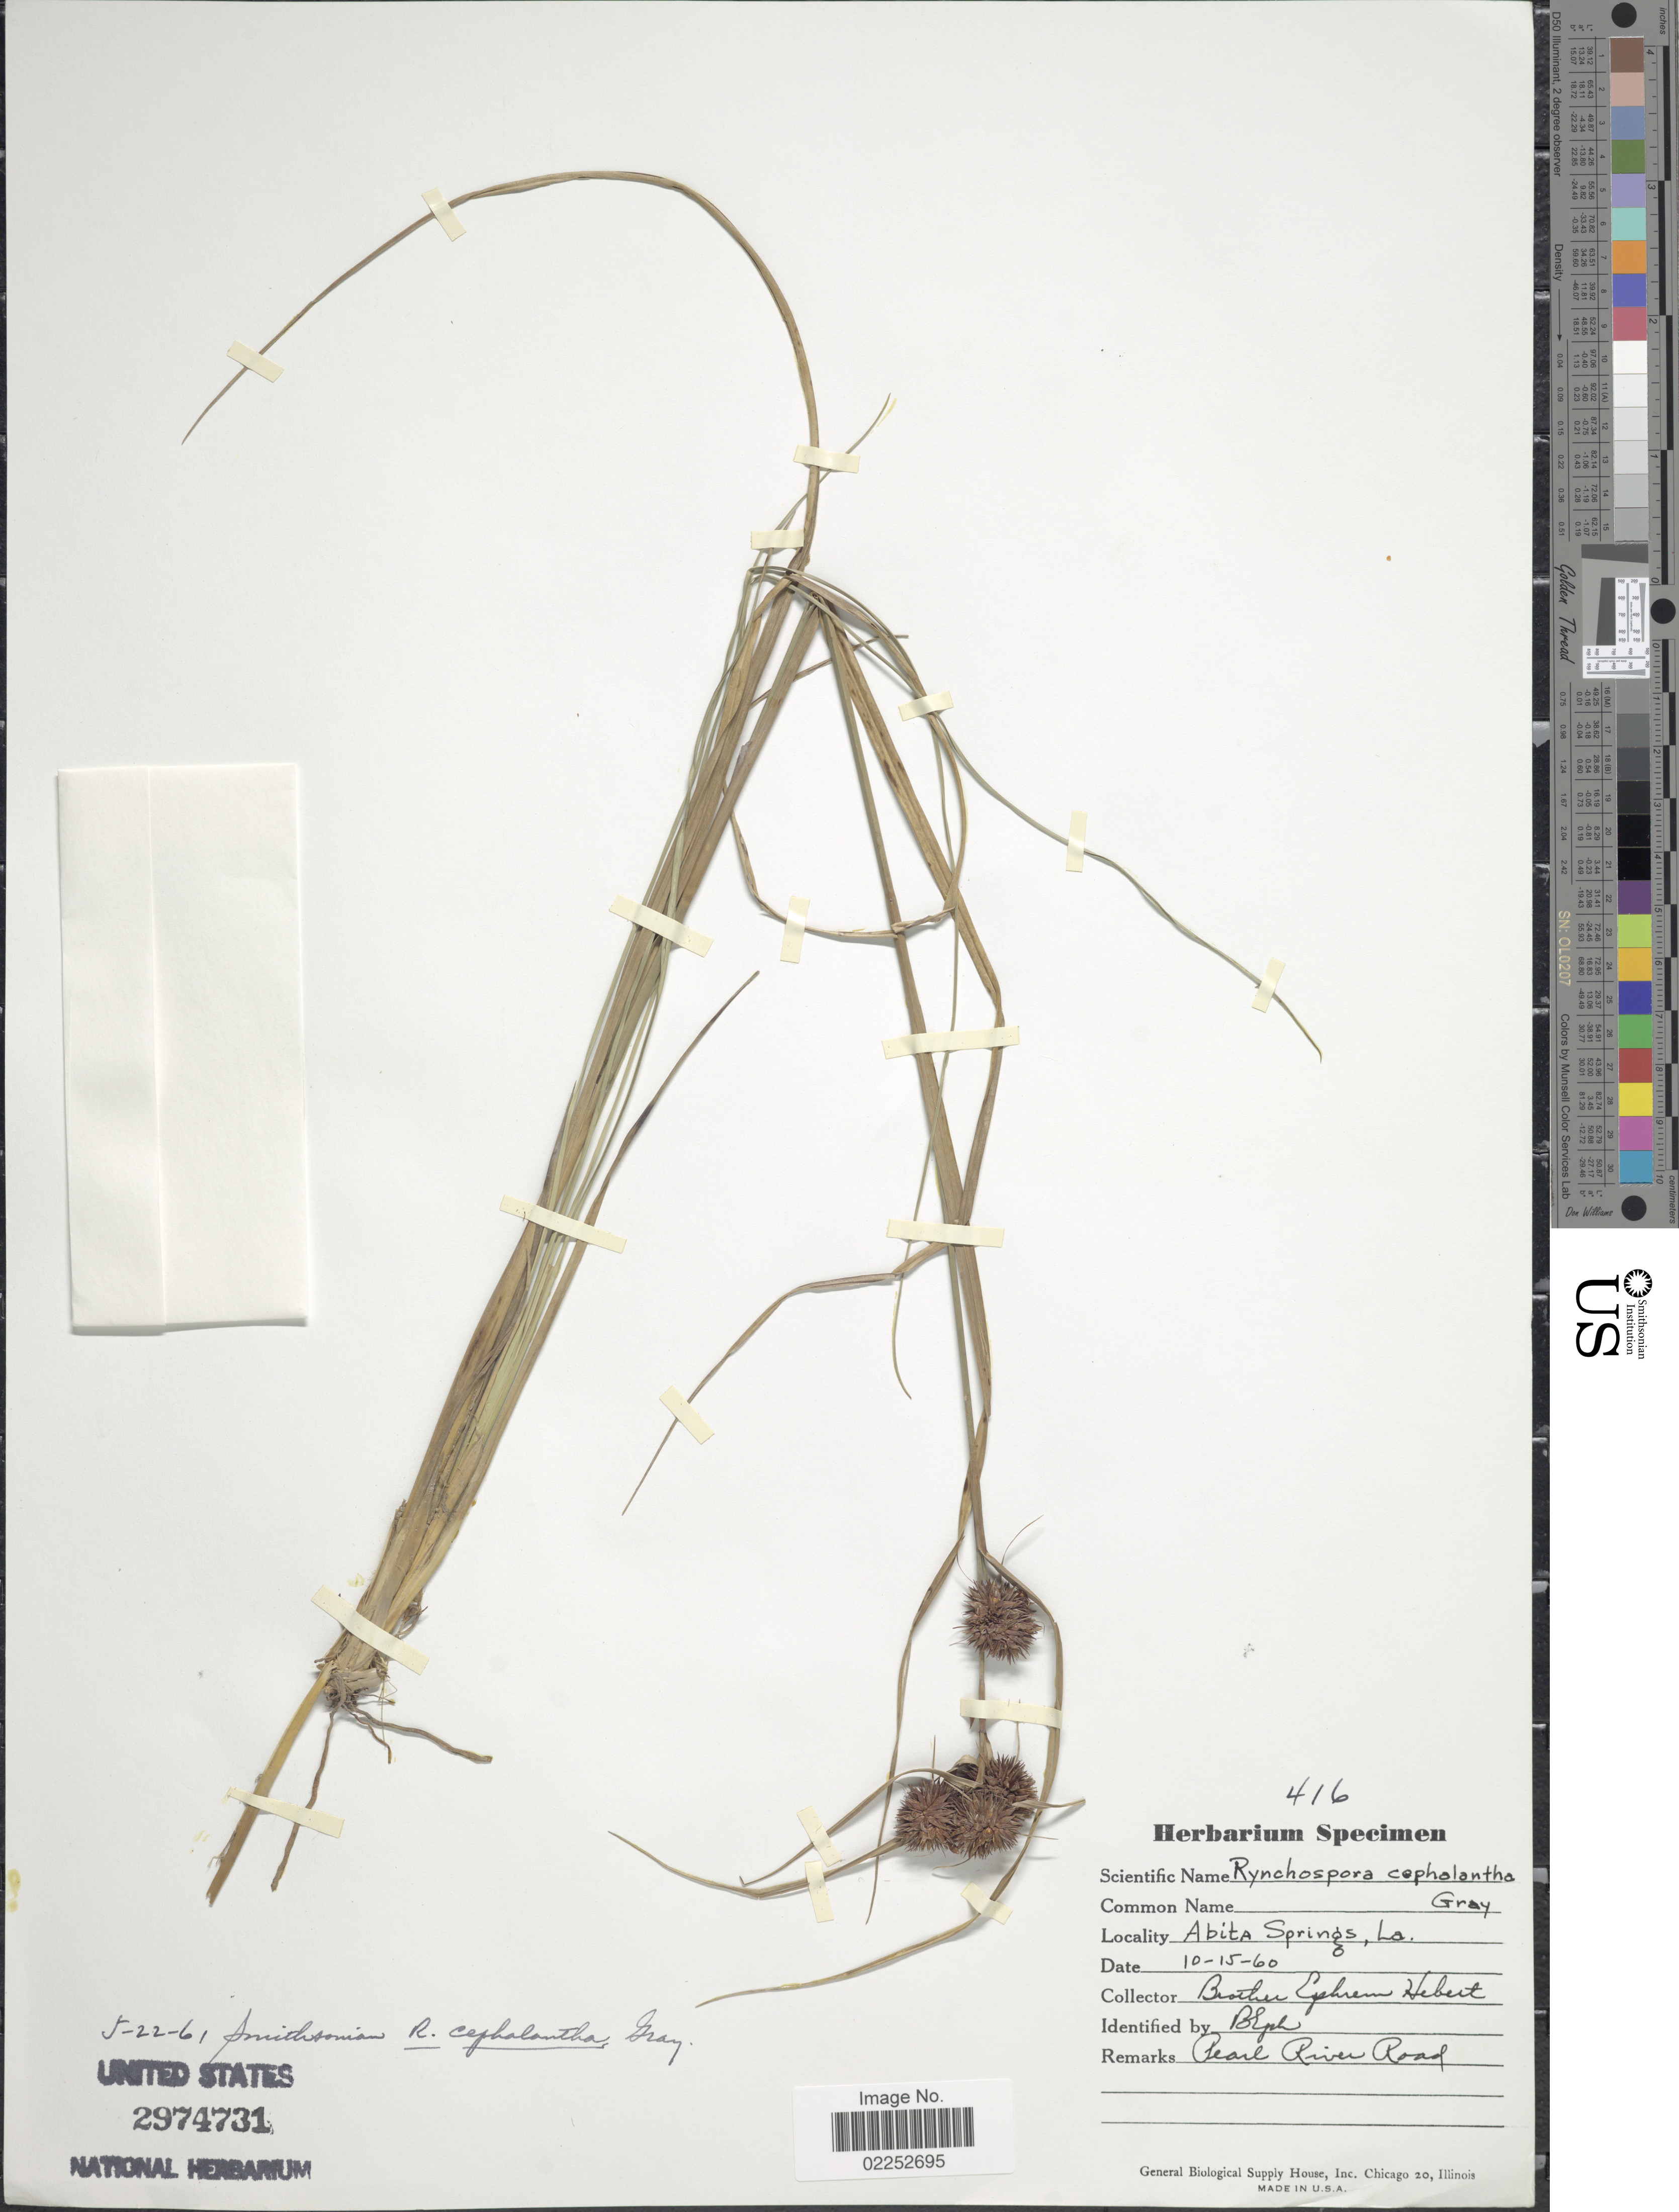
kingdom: Plantae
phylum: Tracheophyta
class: Liliopsida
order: Poales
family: Cyperaceae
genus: Rhynchospora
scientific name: Rhynchospora cephalantha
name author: A. Gray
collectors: E. Hebert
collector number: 416?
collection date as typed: Transcribed d/m/y: 15/10/60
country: United States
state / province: Louisiana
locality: Abita Springs, Pearl River Road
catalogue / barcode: US 2974731